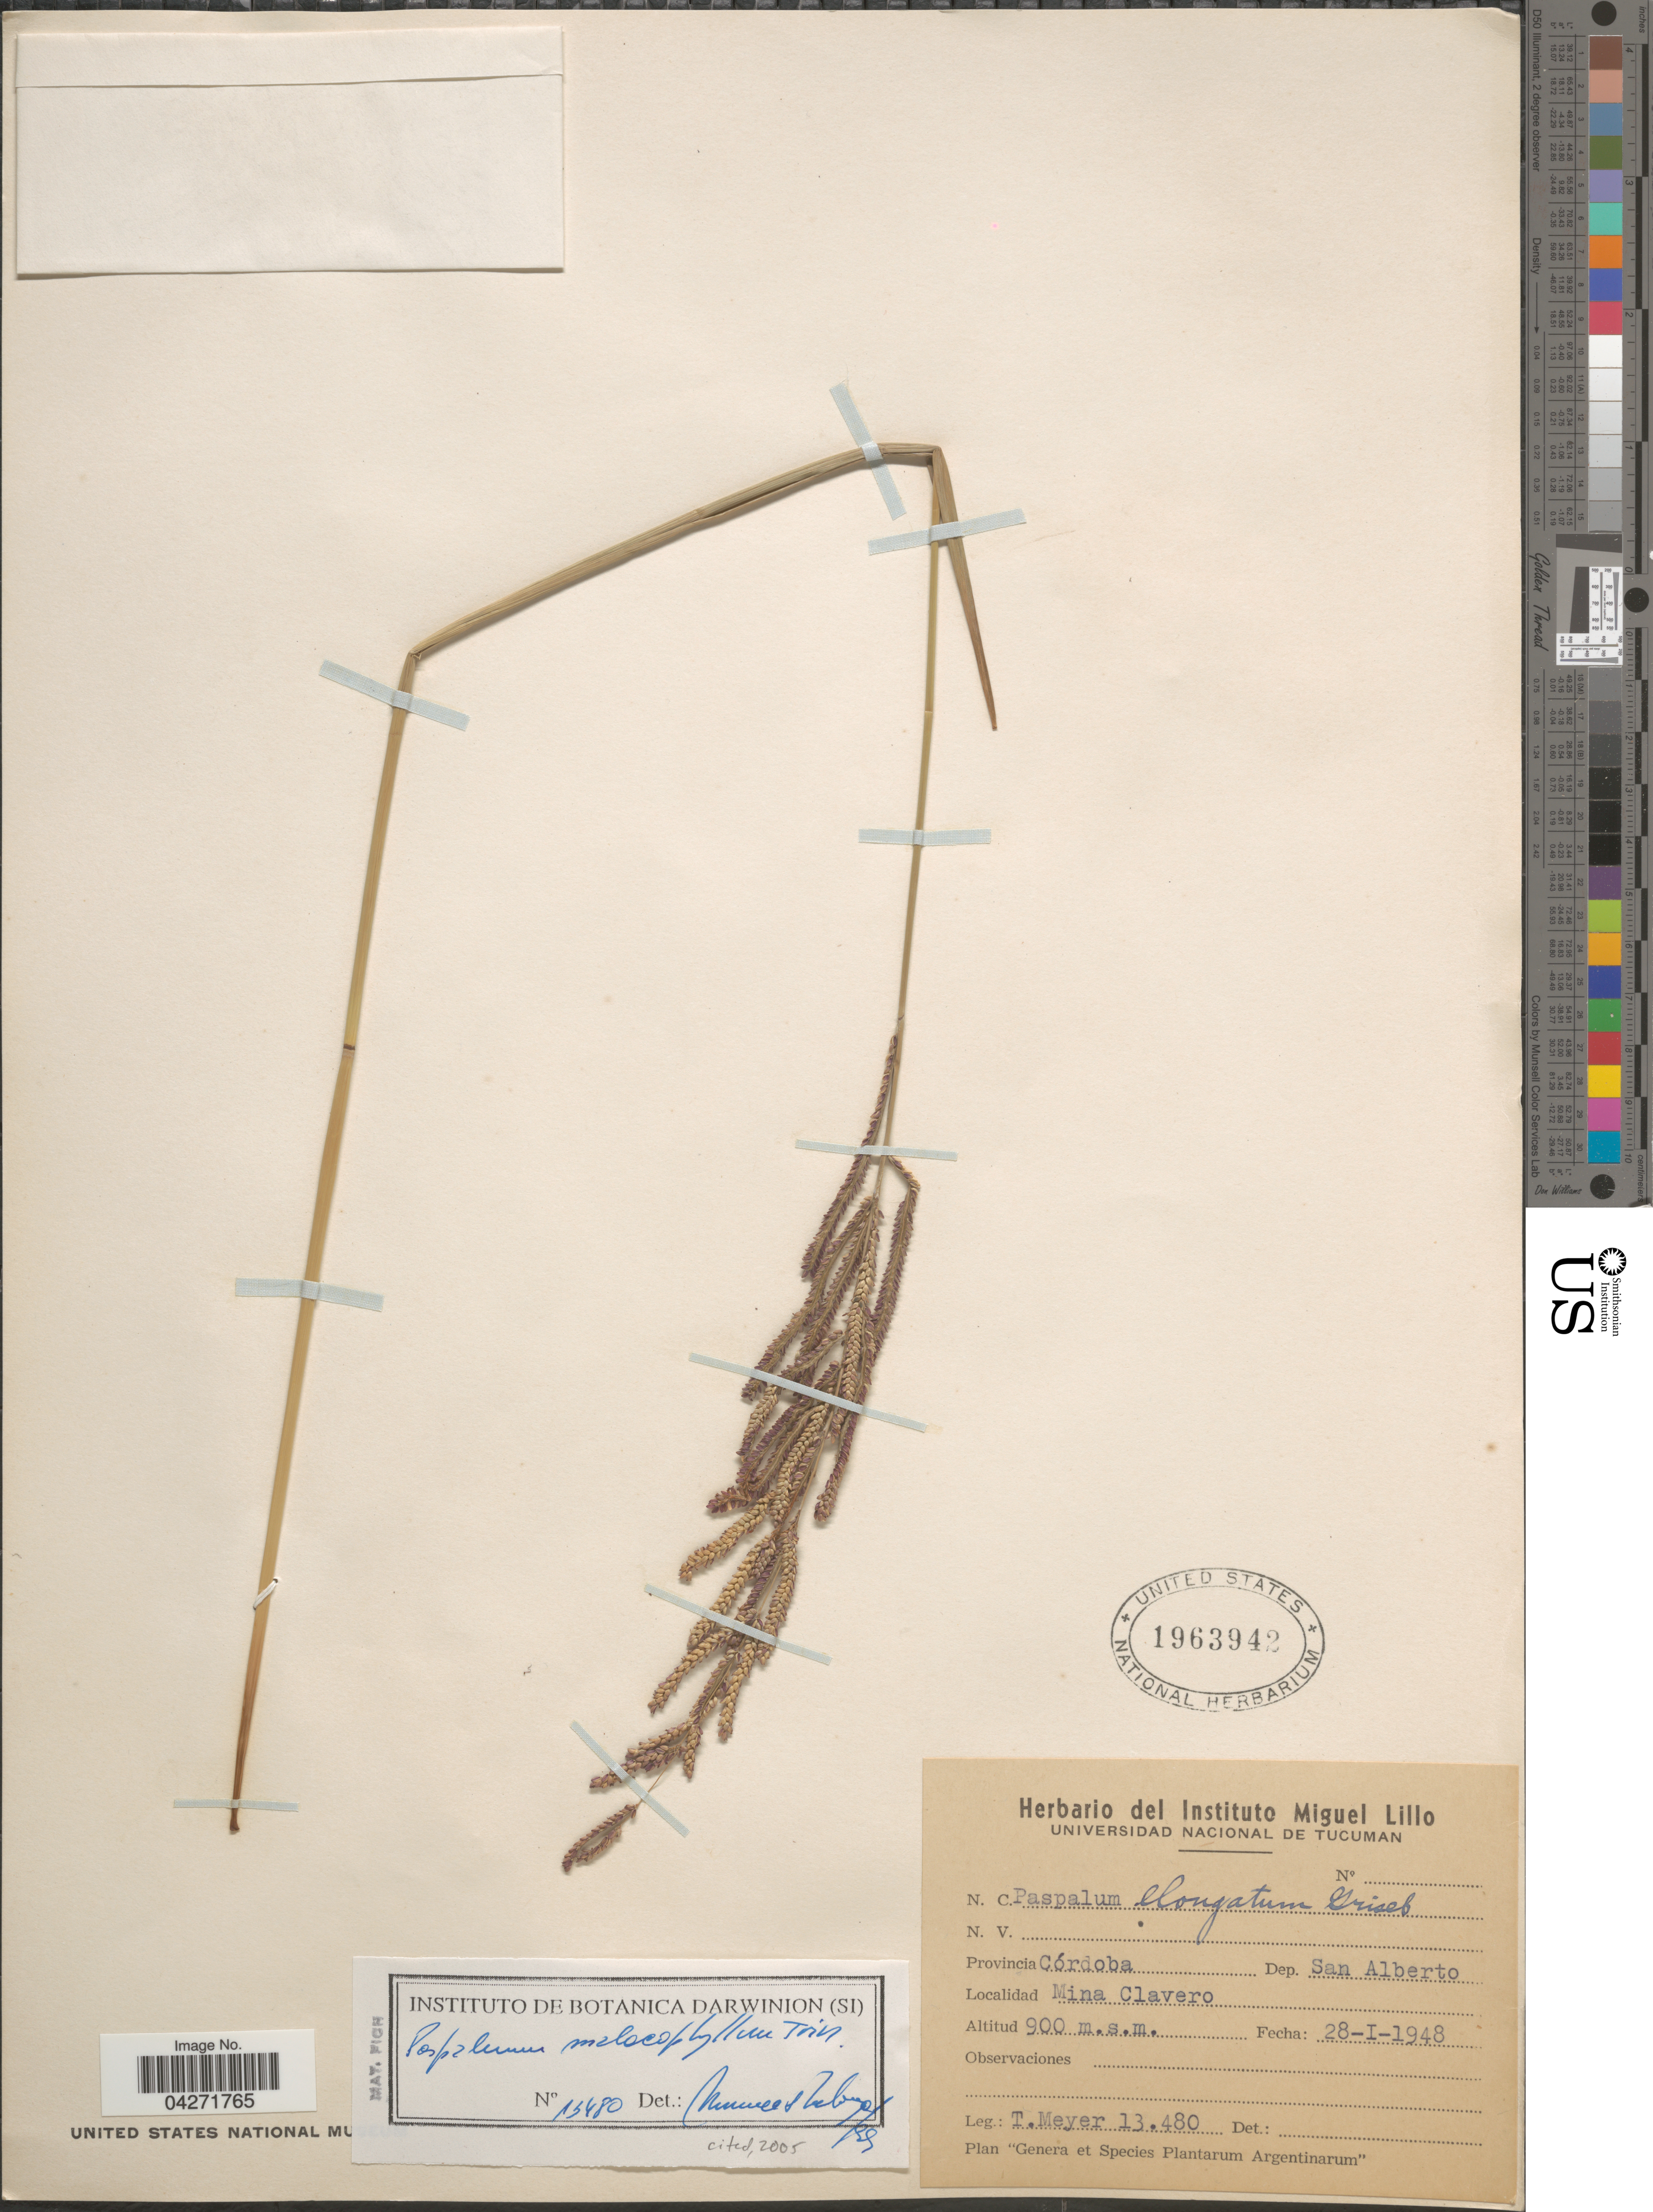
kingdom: Plantae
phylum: Tracheophyta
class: Liliopsida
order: Poales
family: Poaceae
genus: Paspalum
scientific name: Paspalum malacophyllum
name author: Trin.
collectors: T. Meyer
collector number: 13480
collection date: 1948-01-28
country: Argentina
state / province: Cordoba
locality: Dep. San Alberto. Mina Clavero.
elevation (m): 900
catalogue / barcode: US 1963942